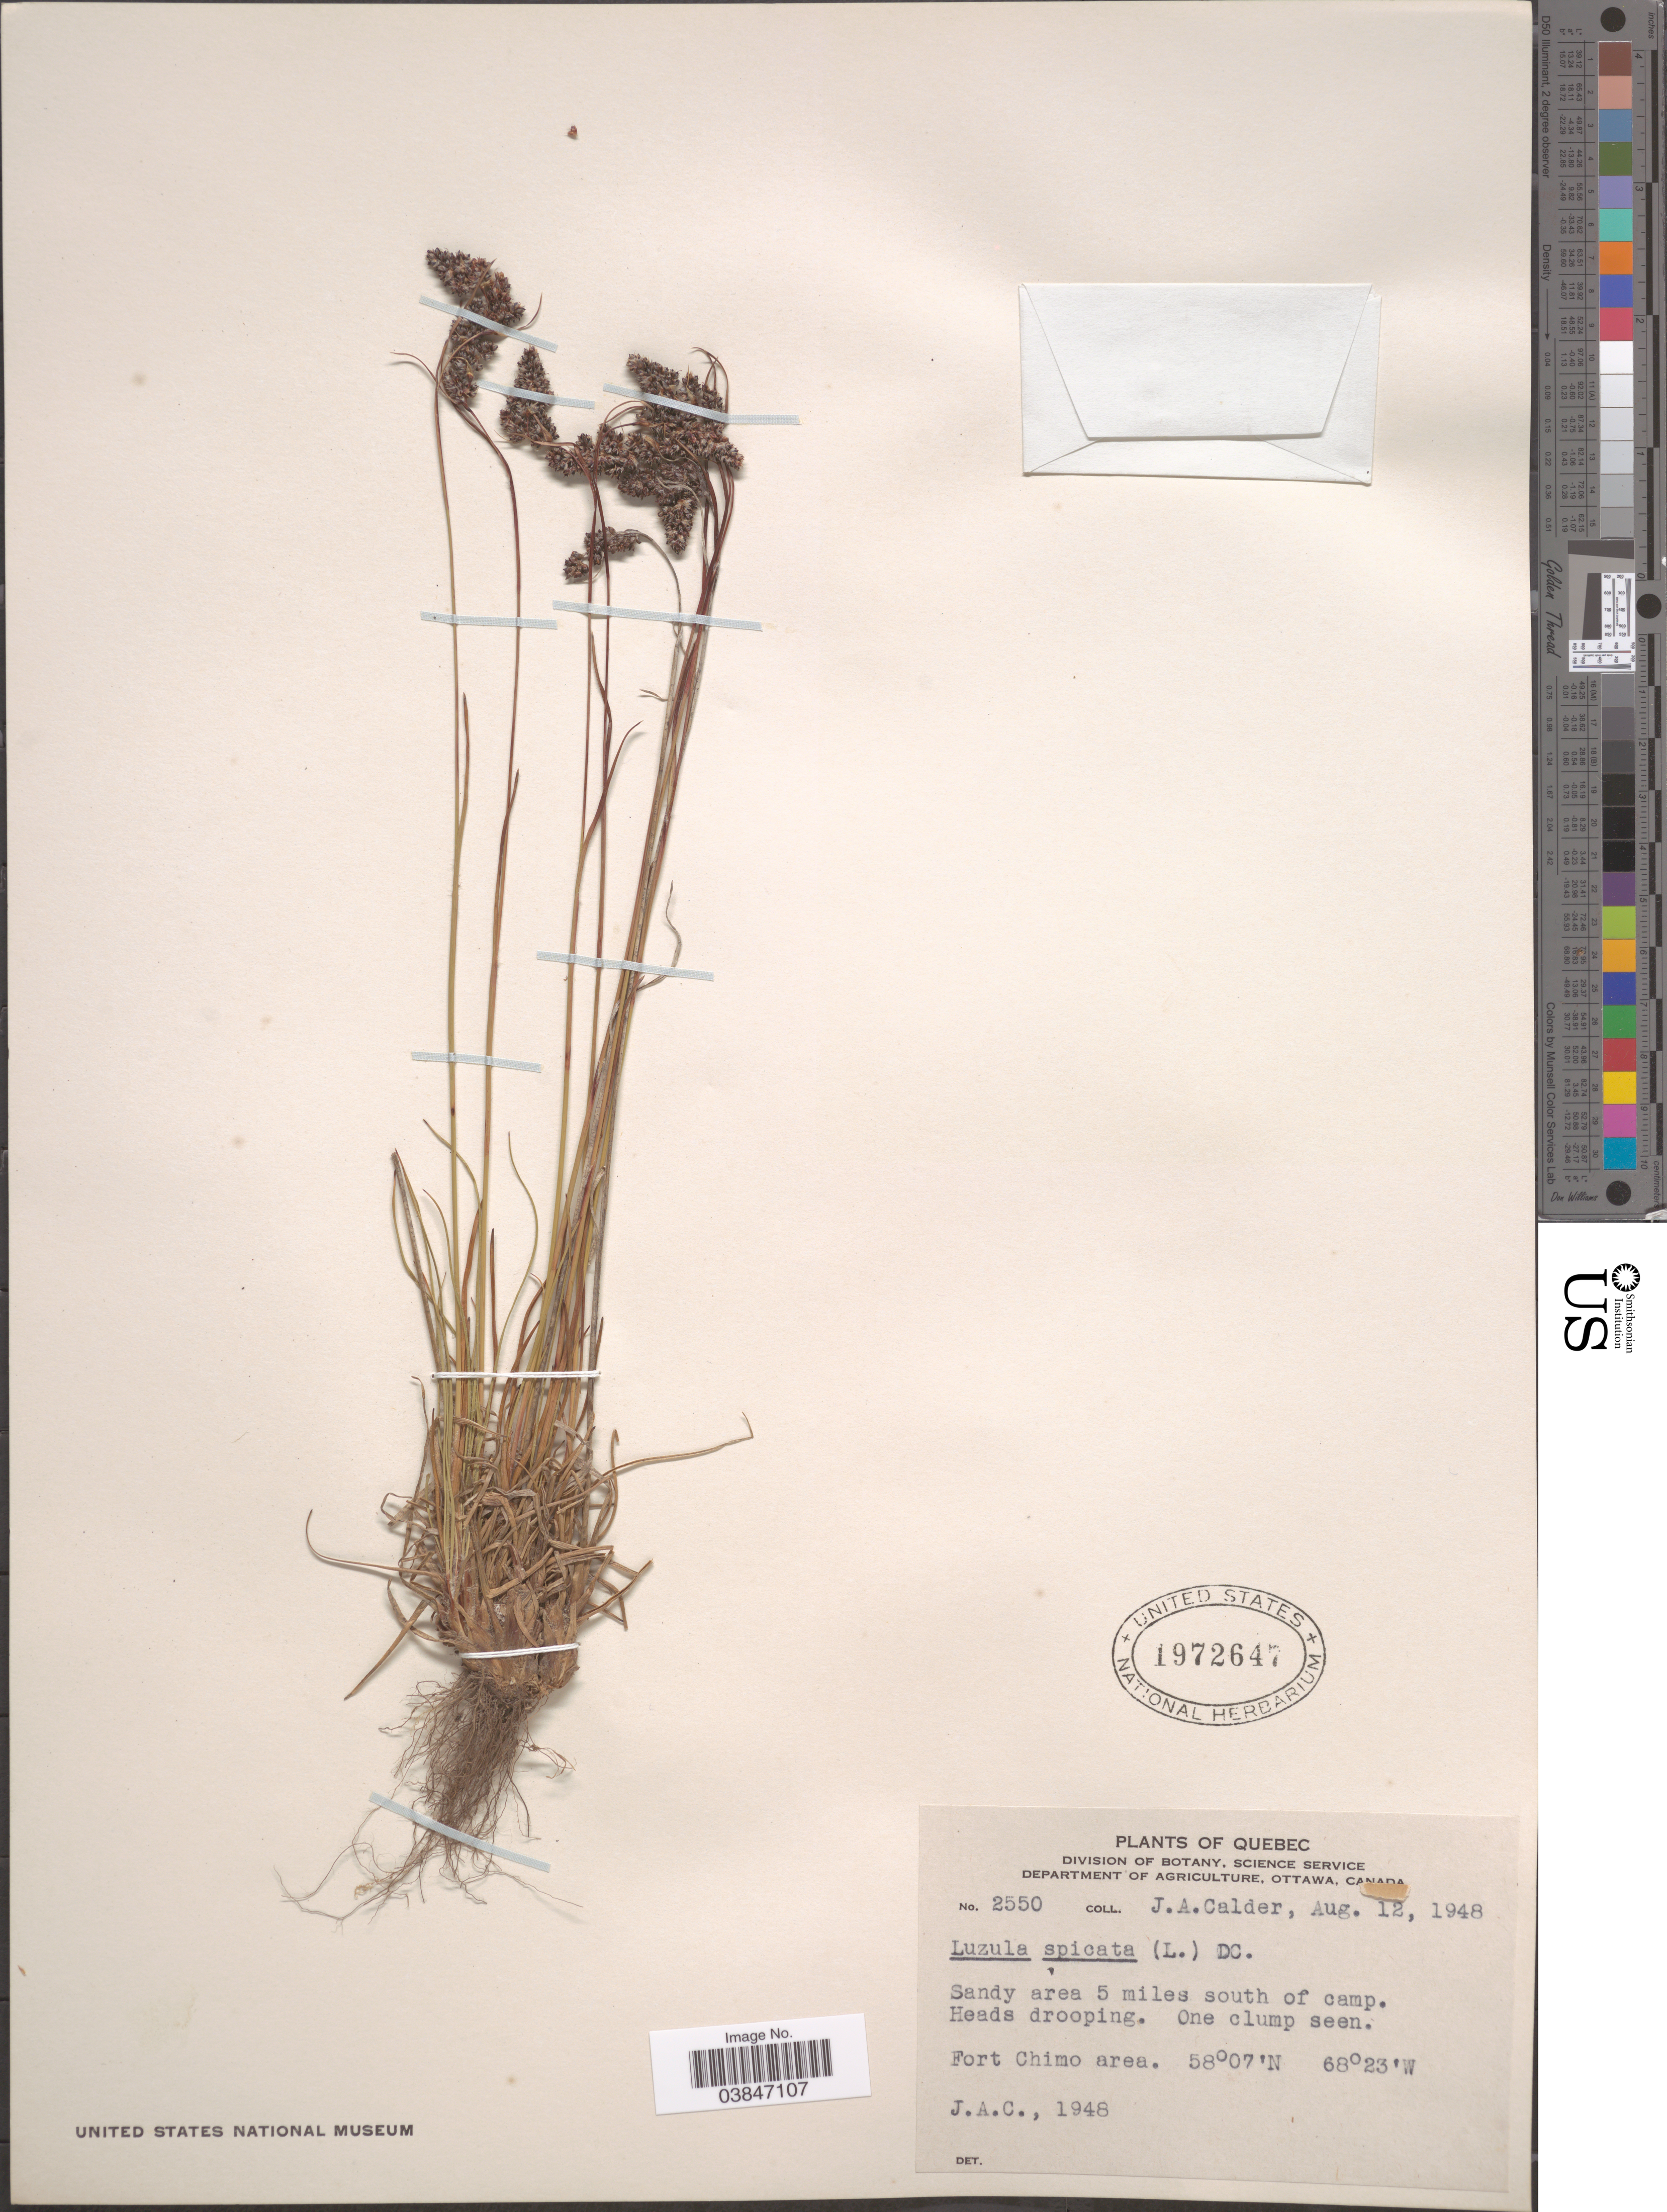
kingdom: Plantae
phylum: Tracheophyta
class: Liliopsida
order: Poales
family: Juncaceae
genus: Luzula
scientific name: Luzula spicata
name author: (L.) DC.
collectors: J. A. Calder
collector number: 2550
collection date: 1948-08-12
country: Canada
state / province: Quebec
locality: Sandy area 5 miles south of camp. Heads drooping. Fort Chimo area.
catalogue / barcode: US 1972647